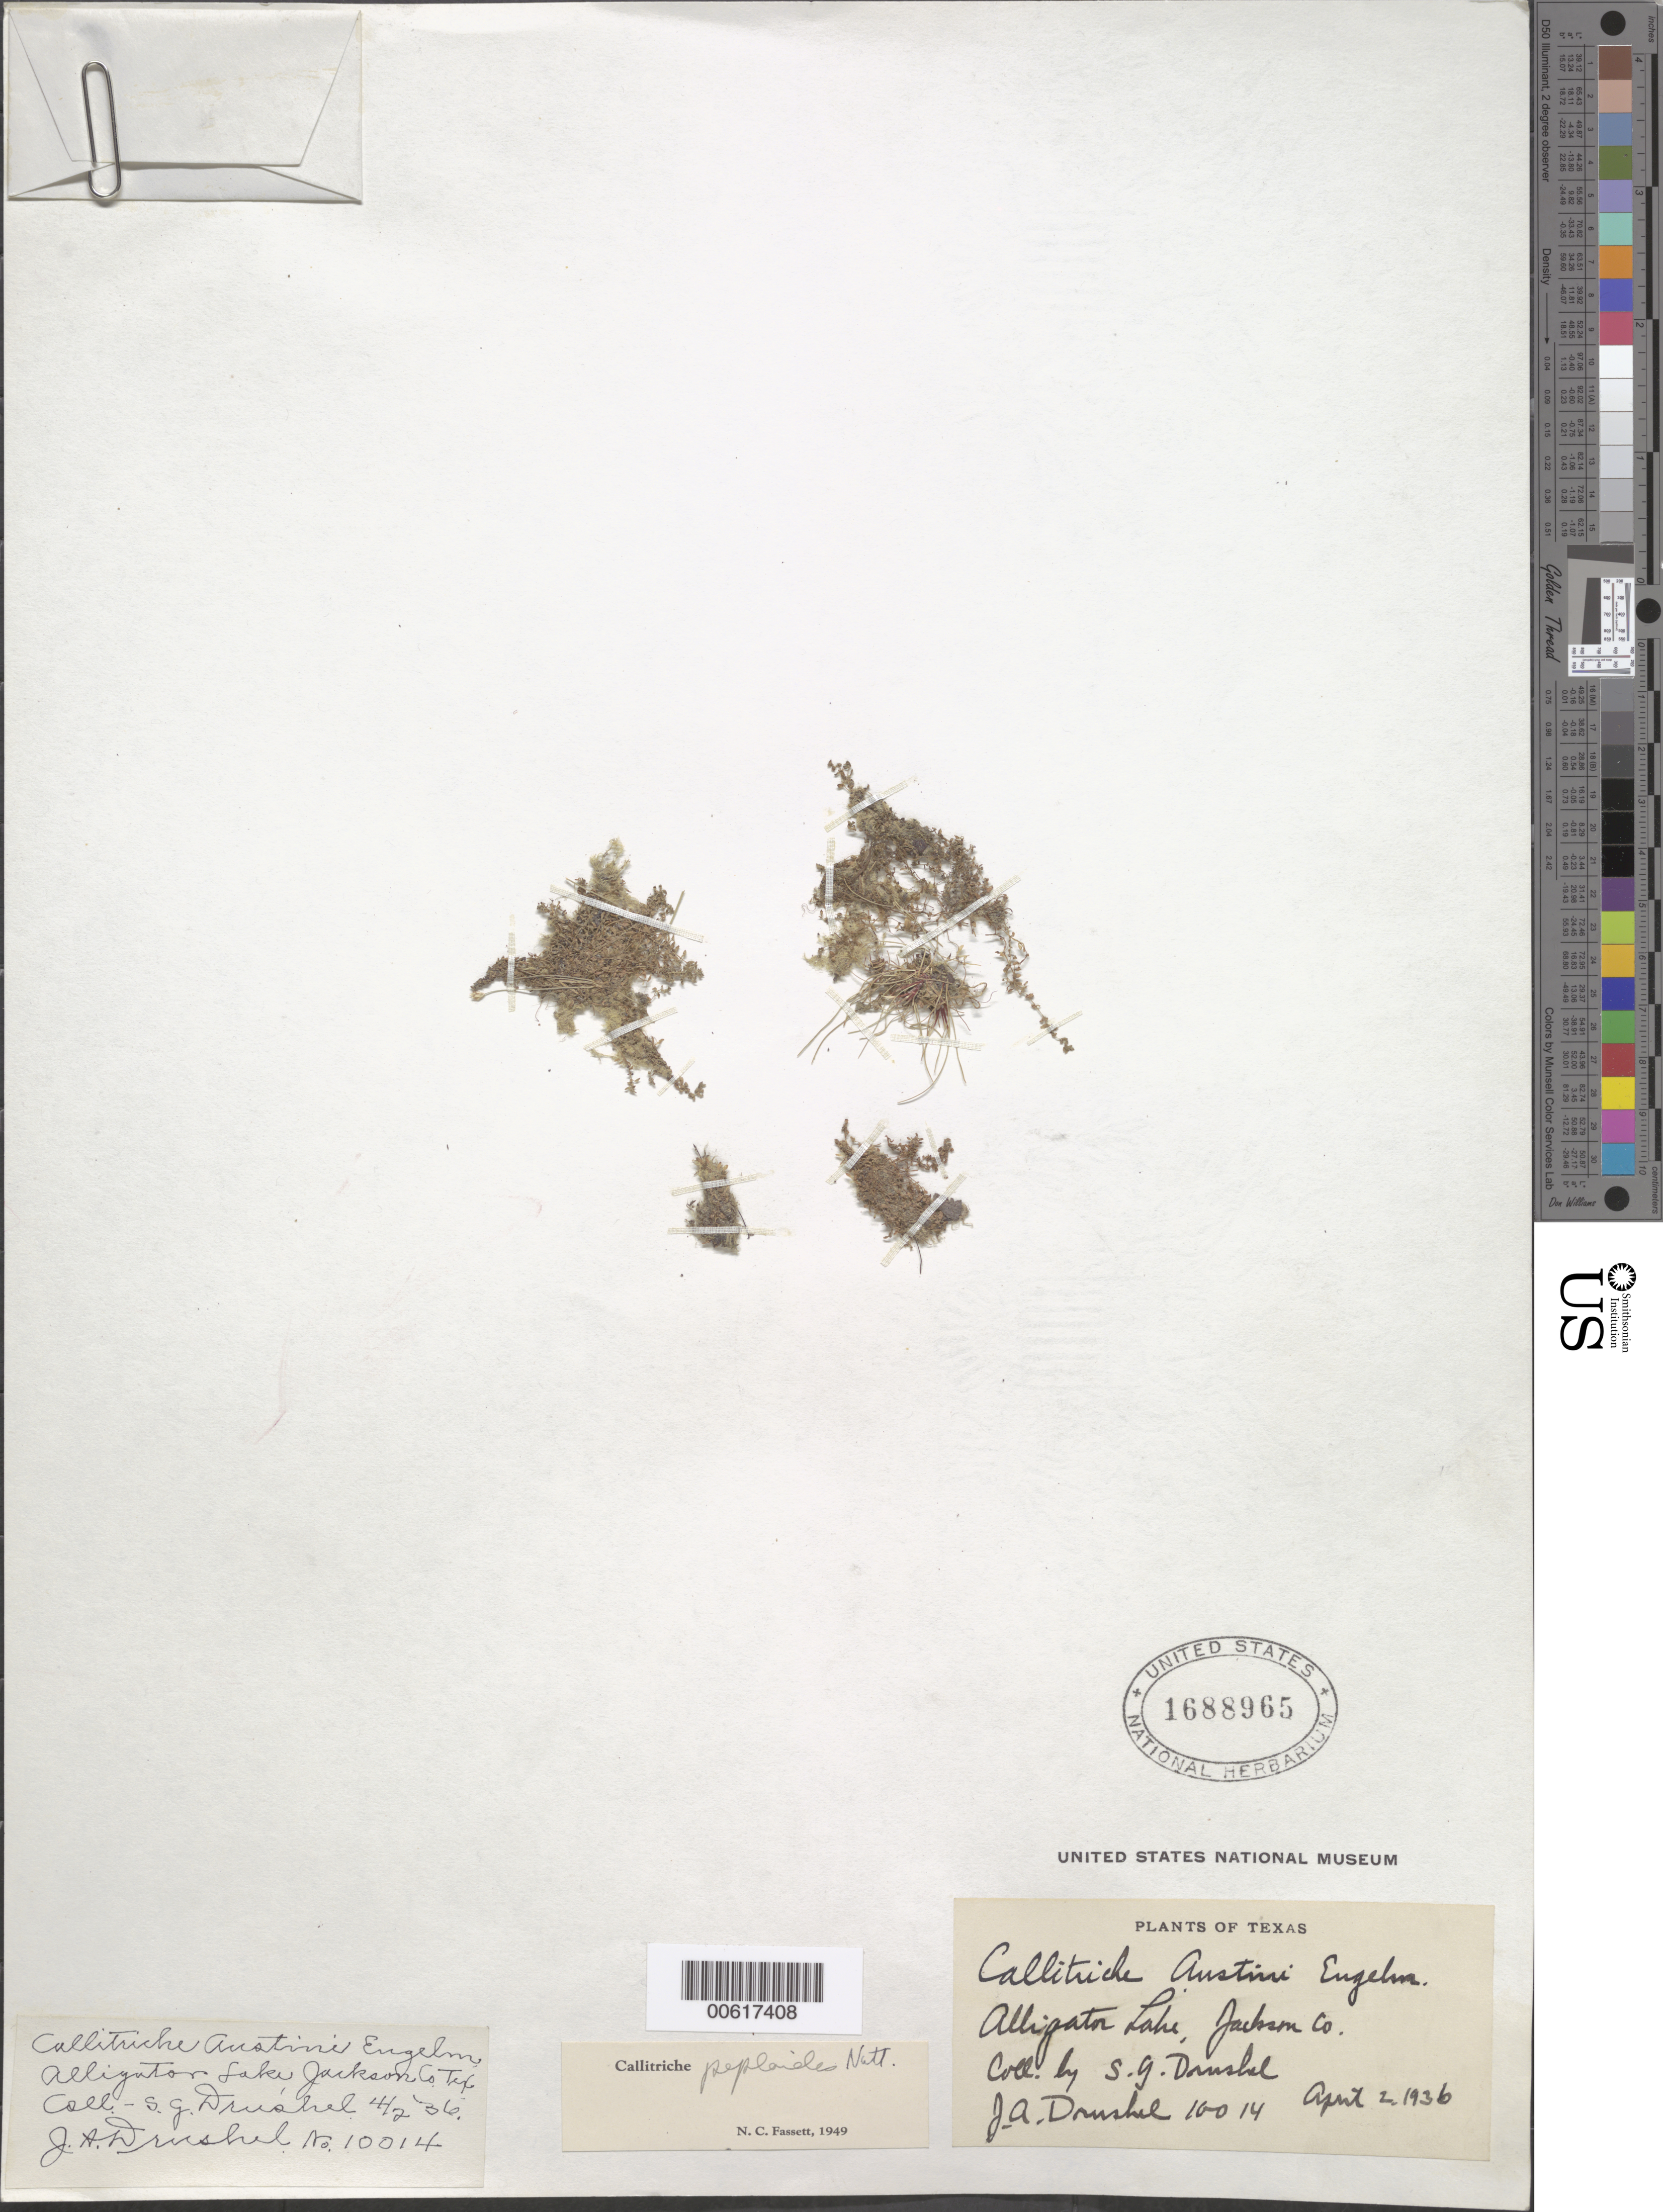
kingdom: Plantae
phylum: Tracheophyta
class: Magnoliopsida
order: Lamiales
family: Plantaginaceae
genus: Callitriche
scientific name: Callitriche peploides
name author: Nutt.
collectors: S. Drushel & J. A. Drushel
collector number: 10014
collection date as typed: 02 Apr 1936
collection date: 1936-04-02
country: United States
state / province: Texas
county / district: Jackson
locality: Alligator Lake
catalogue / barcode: US 1688965